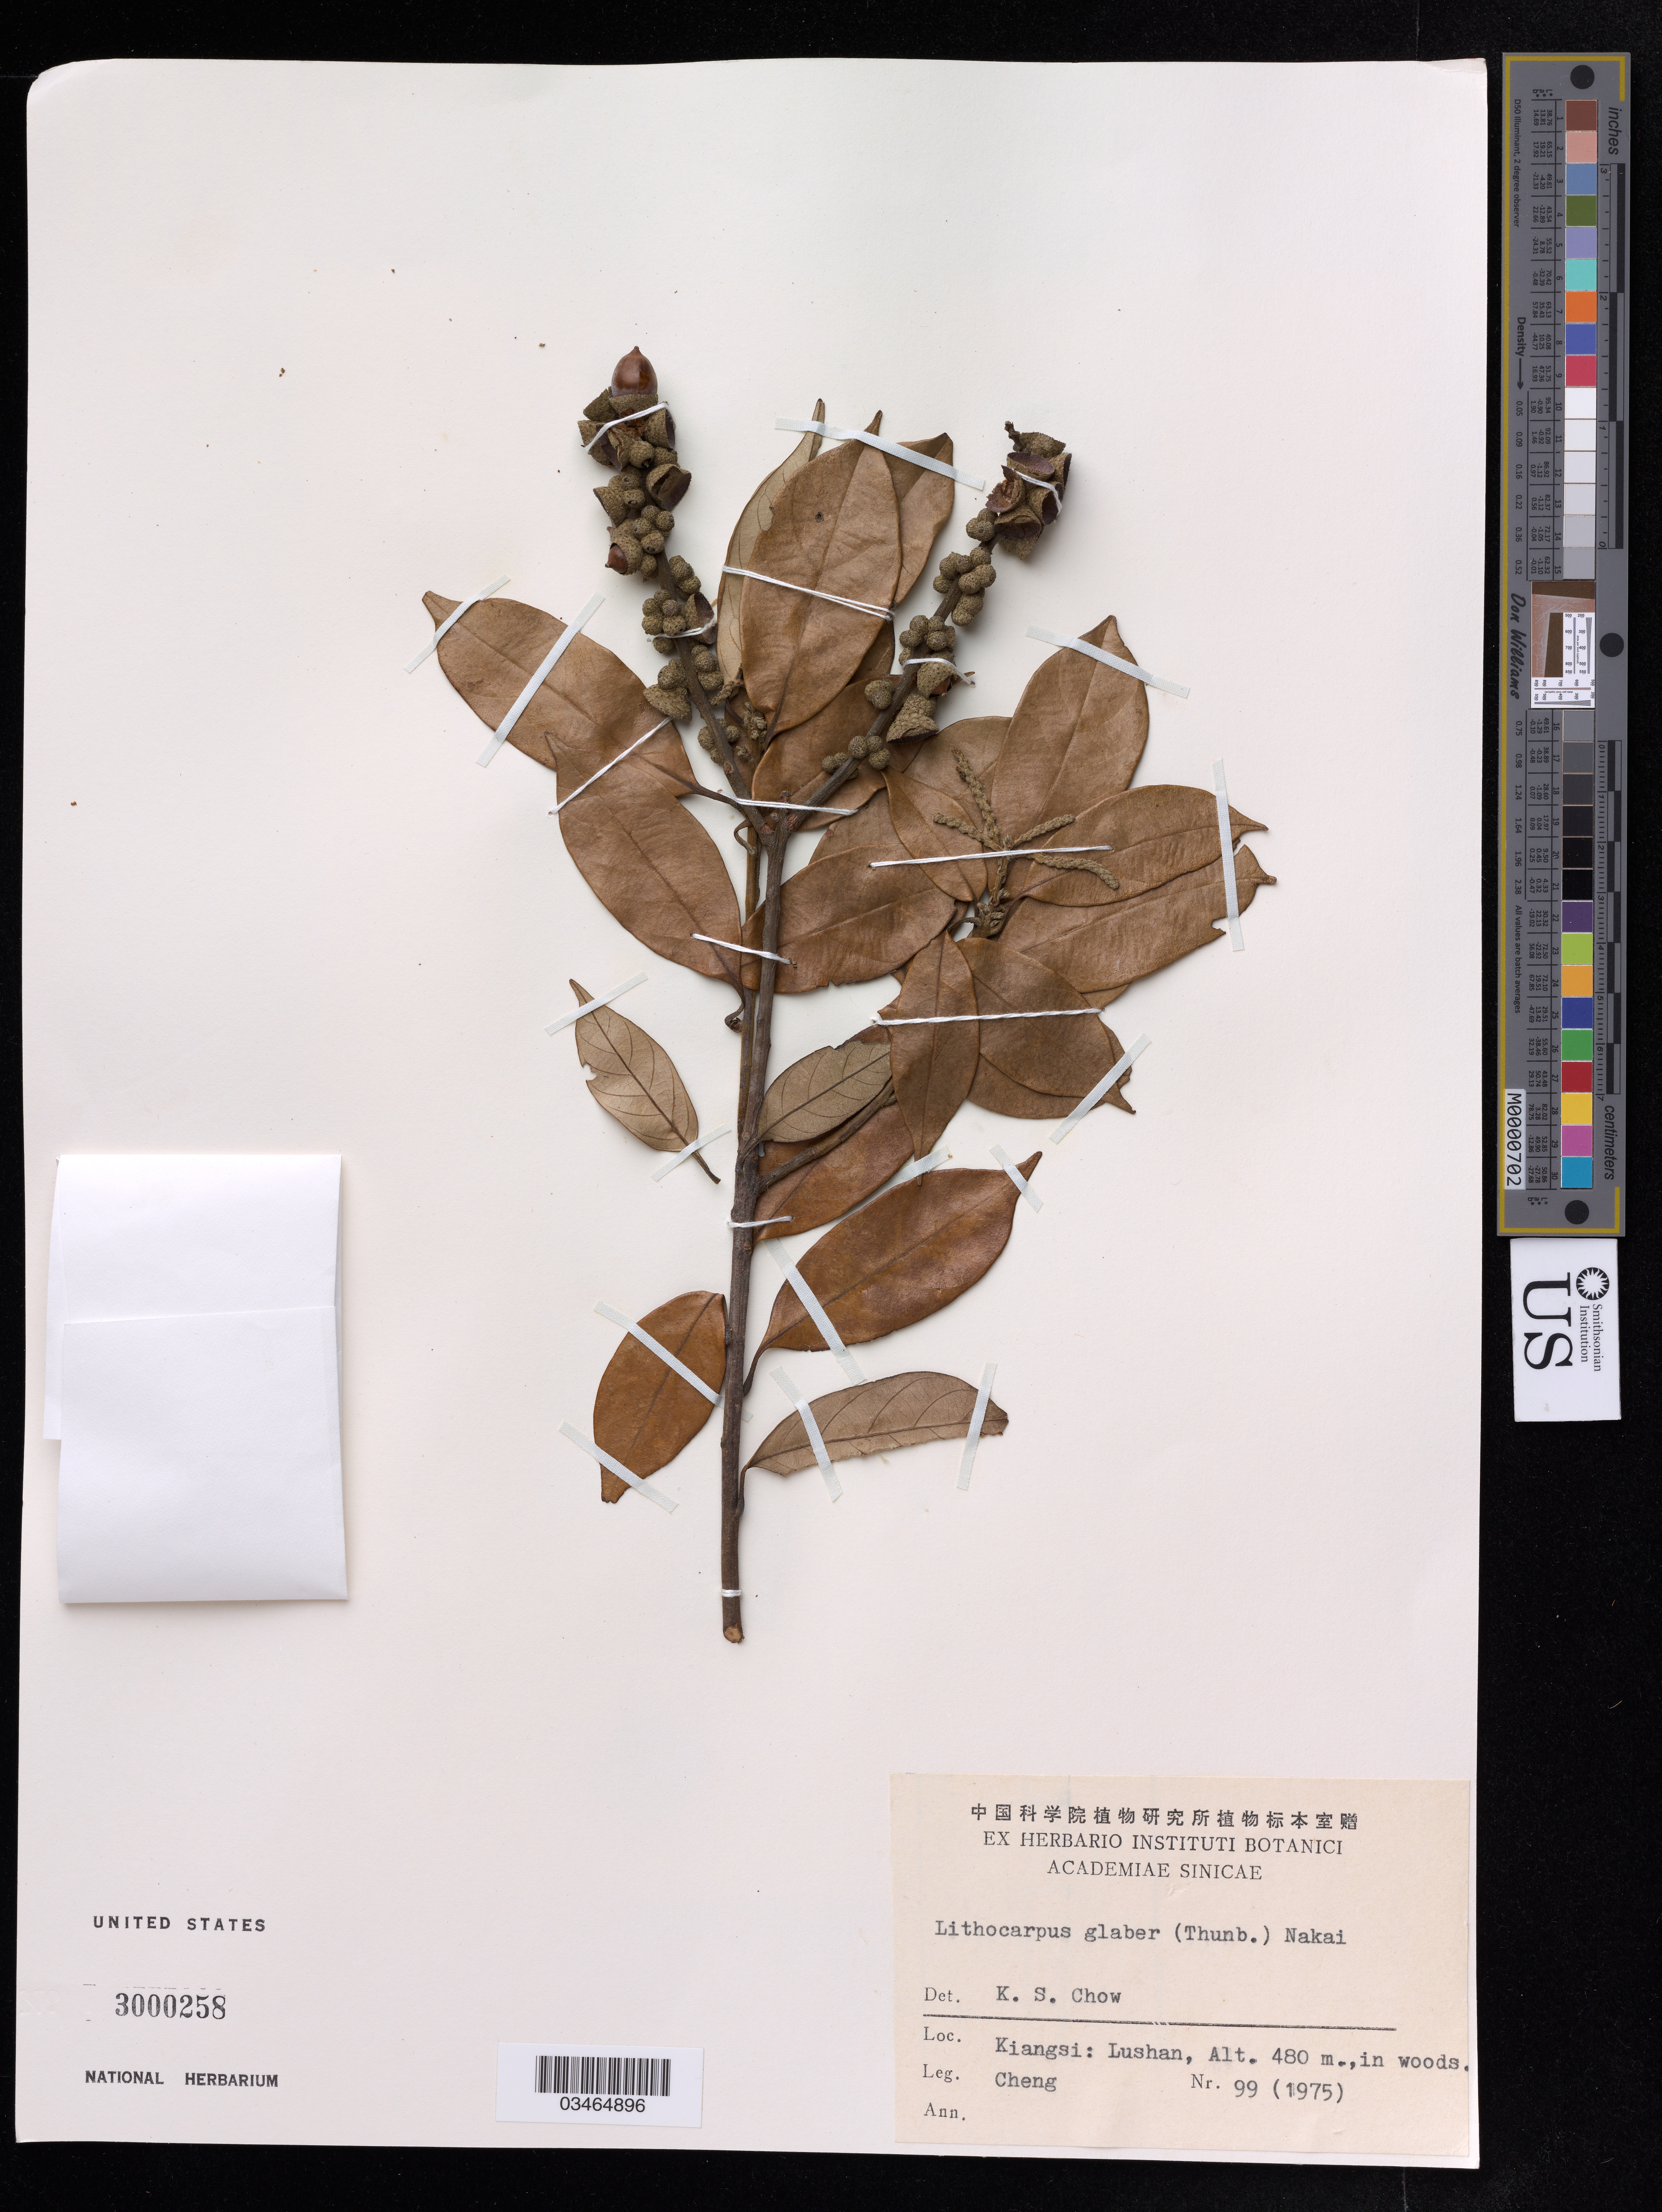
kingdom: Plantae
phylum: Tracheophyta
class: Magnoliopsida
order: Fagales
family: Fagaceae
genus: Lithocarpus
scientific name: Lithocarpus glaber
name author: (Thunb.) Nakai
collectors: Cheng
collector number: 99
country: China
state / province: Jiangxi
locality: Kiangsi: Lushan.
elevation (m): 480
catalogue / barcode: US 3000258